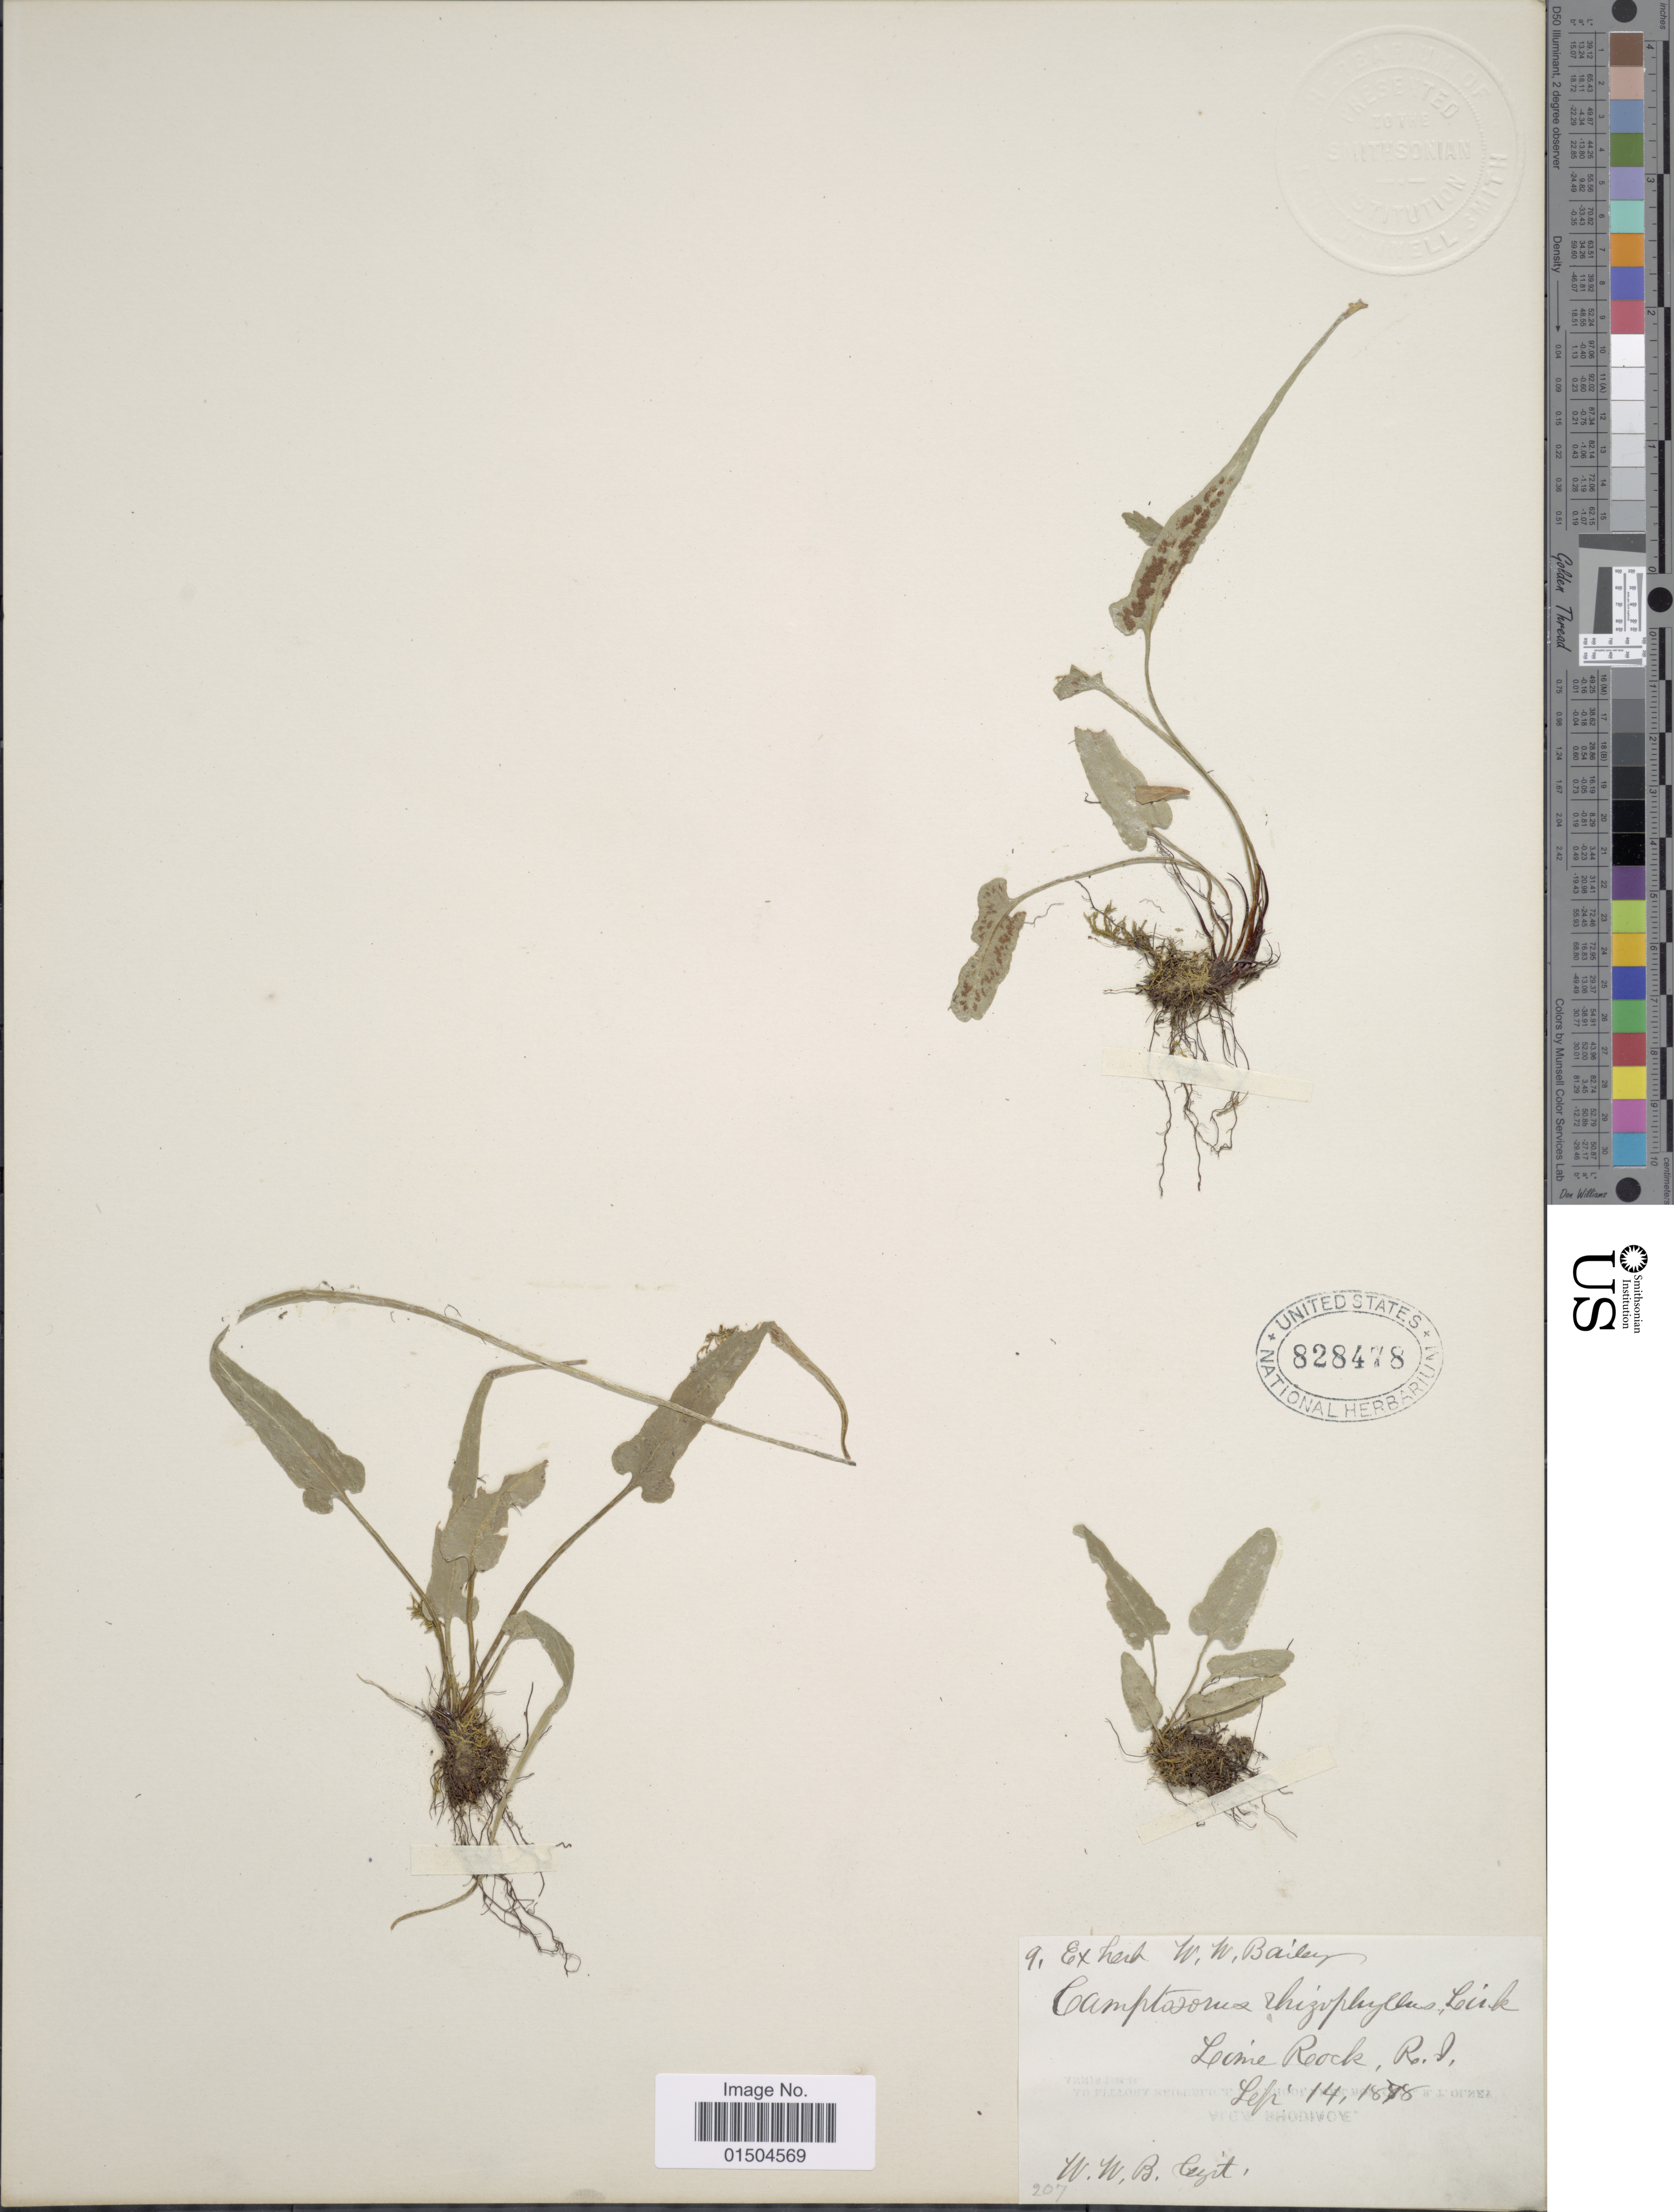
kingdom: Plantae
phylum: Tracheophyta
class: Polypodiopsida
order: Polypodiales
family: Aspleniaceae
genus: Asplenium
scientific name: Asplenium rhizophyllum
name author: L.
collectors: W. W. Bailey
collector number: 9/207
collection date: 1878-09-14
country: United States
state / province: Rhode Island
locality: Lome Rock.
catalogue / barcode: US 828478